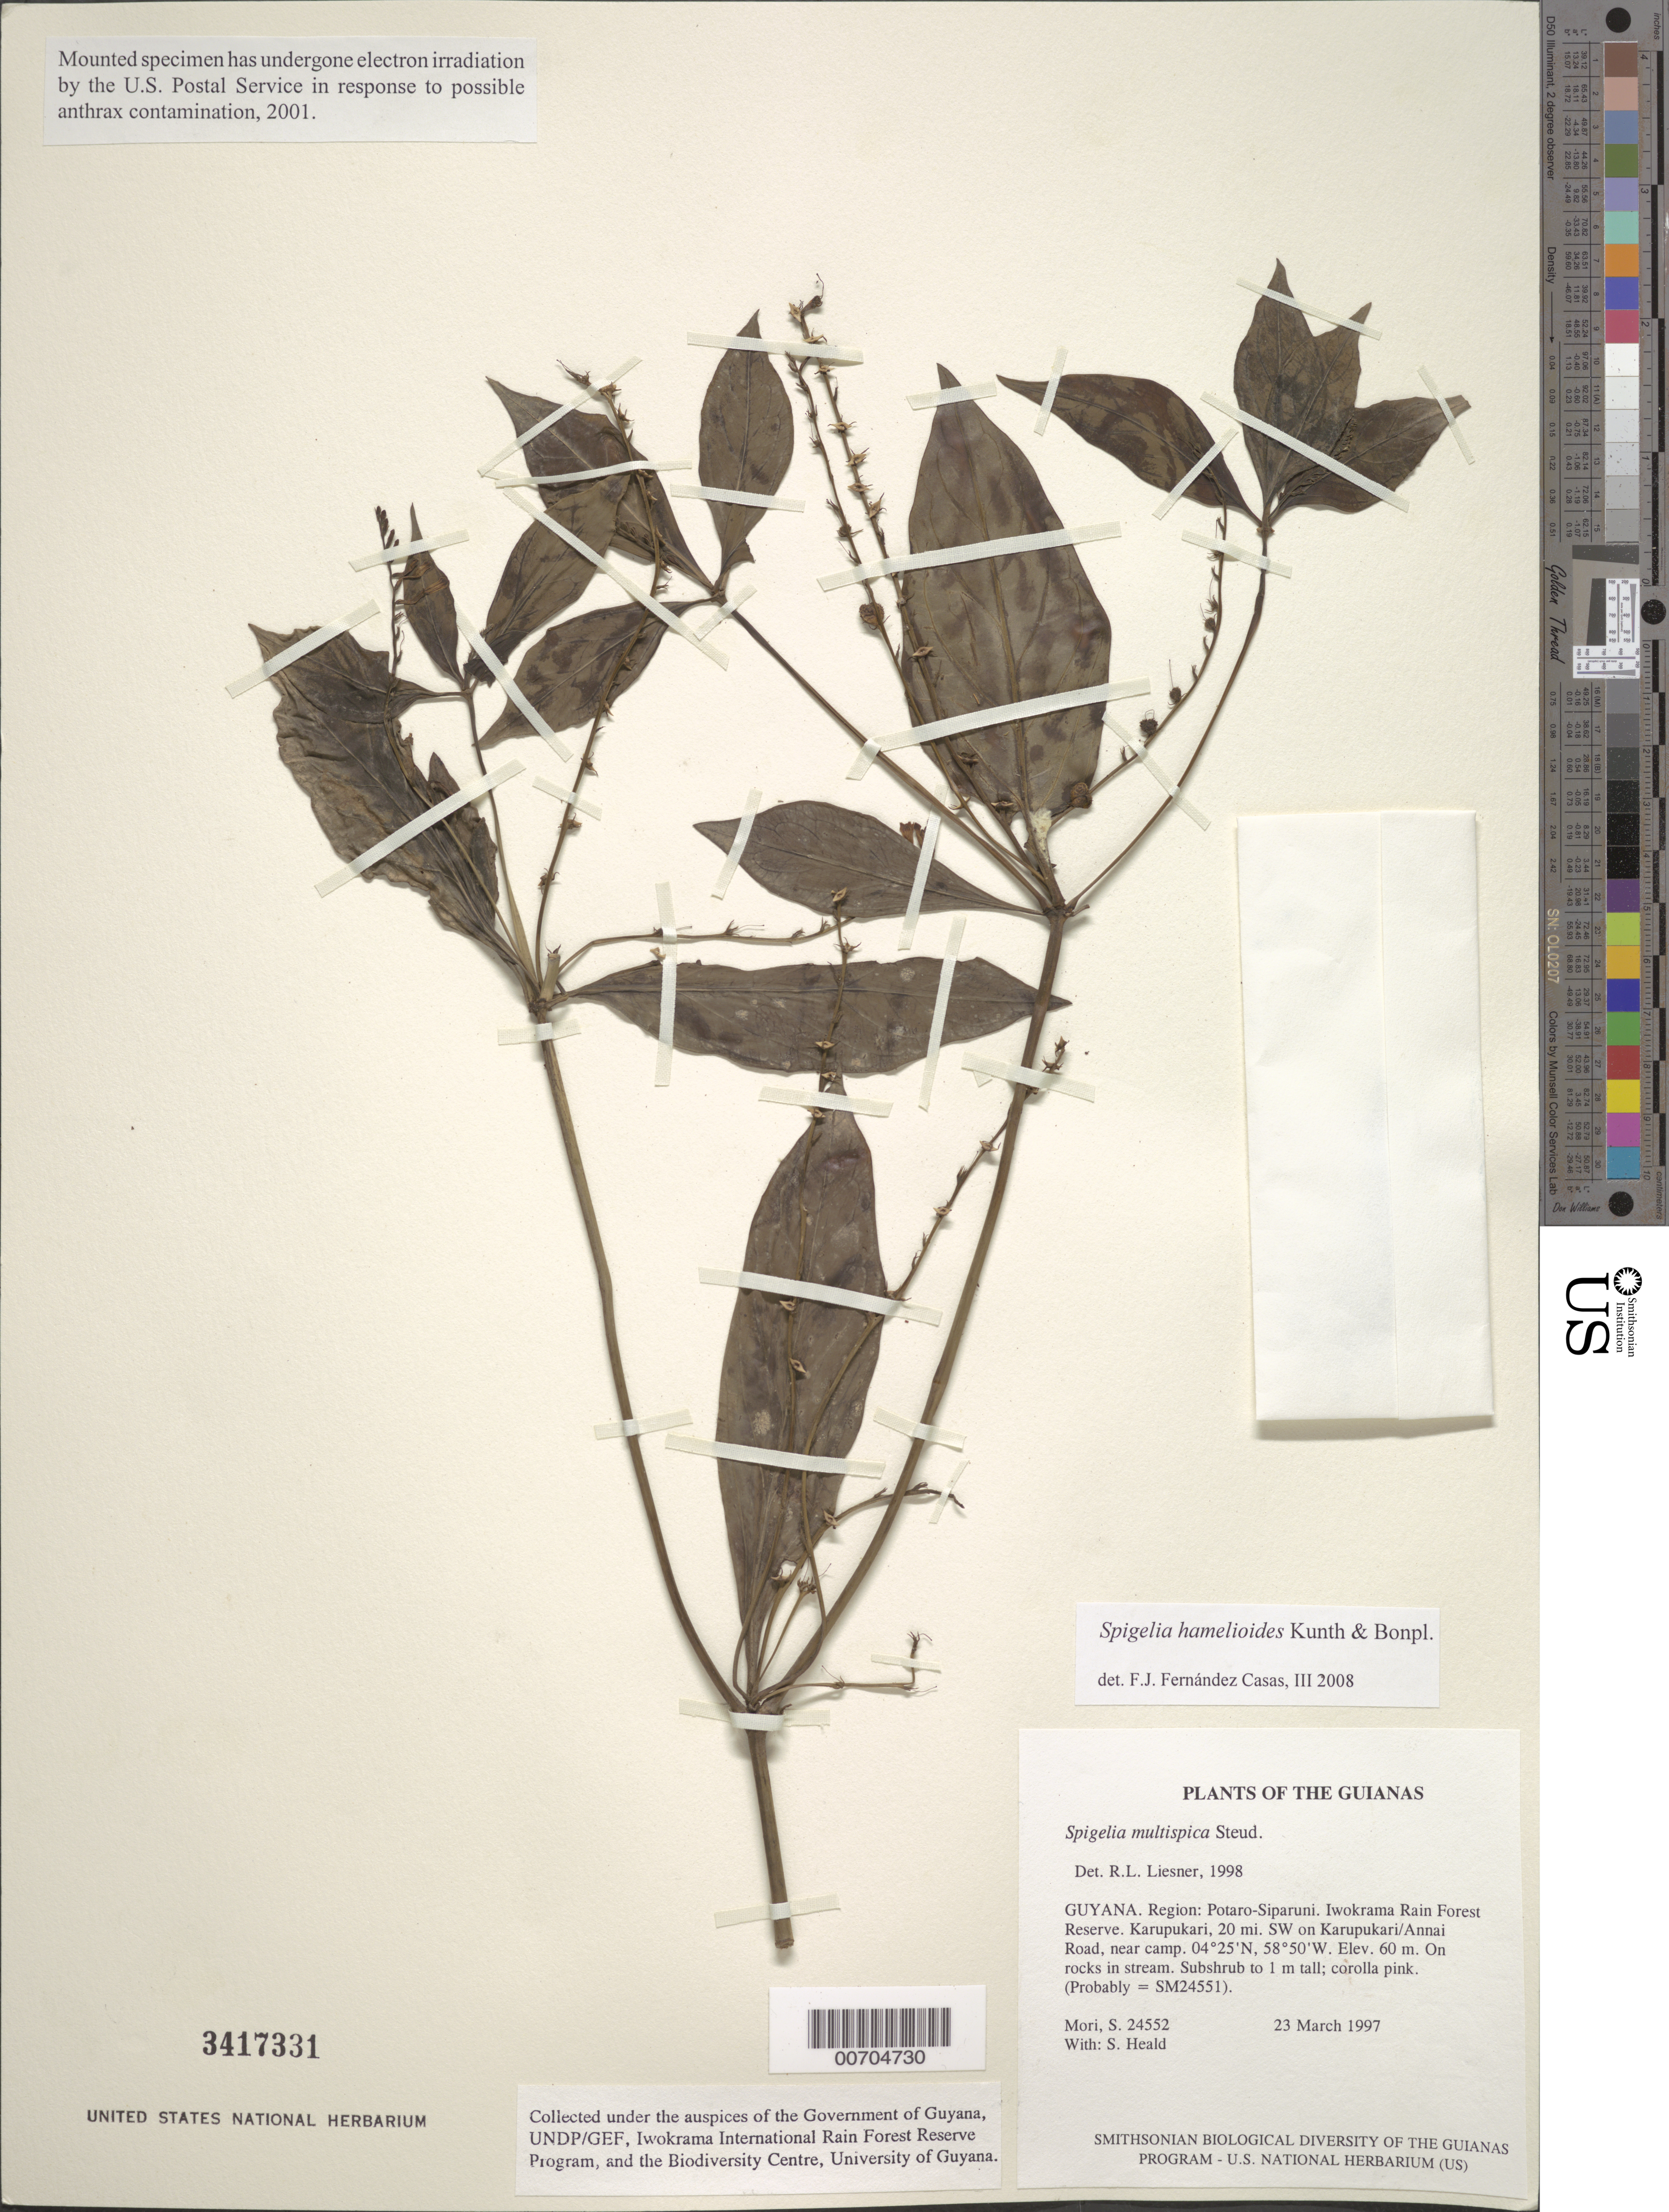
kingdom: Plantae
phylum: Tracheophyta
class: Magnoliopsida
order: Gentianales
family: Loganiaceae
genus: Spigelia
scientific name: Spigelia hamelioides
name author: Kunth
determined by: Fernández Casas, F. J.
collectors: S. Mori & S. Heald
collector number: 24552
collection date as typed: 23 March 1997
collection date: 1997-03-23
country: Guyana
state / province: Potaro-Siparuni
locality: Iwokrama Rain Forest Reserve. Karupukari, 20 mi. SW on Karupukari/Annai Road, near camp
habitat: On rocks in stream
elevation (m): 60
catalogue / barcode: US 3417331